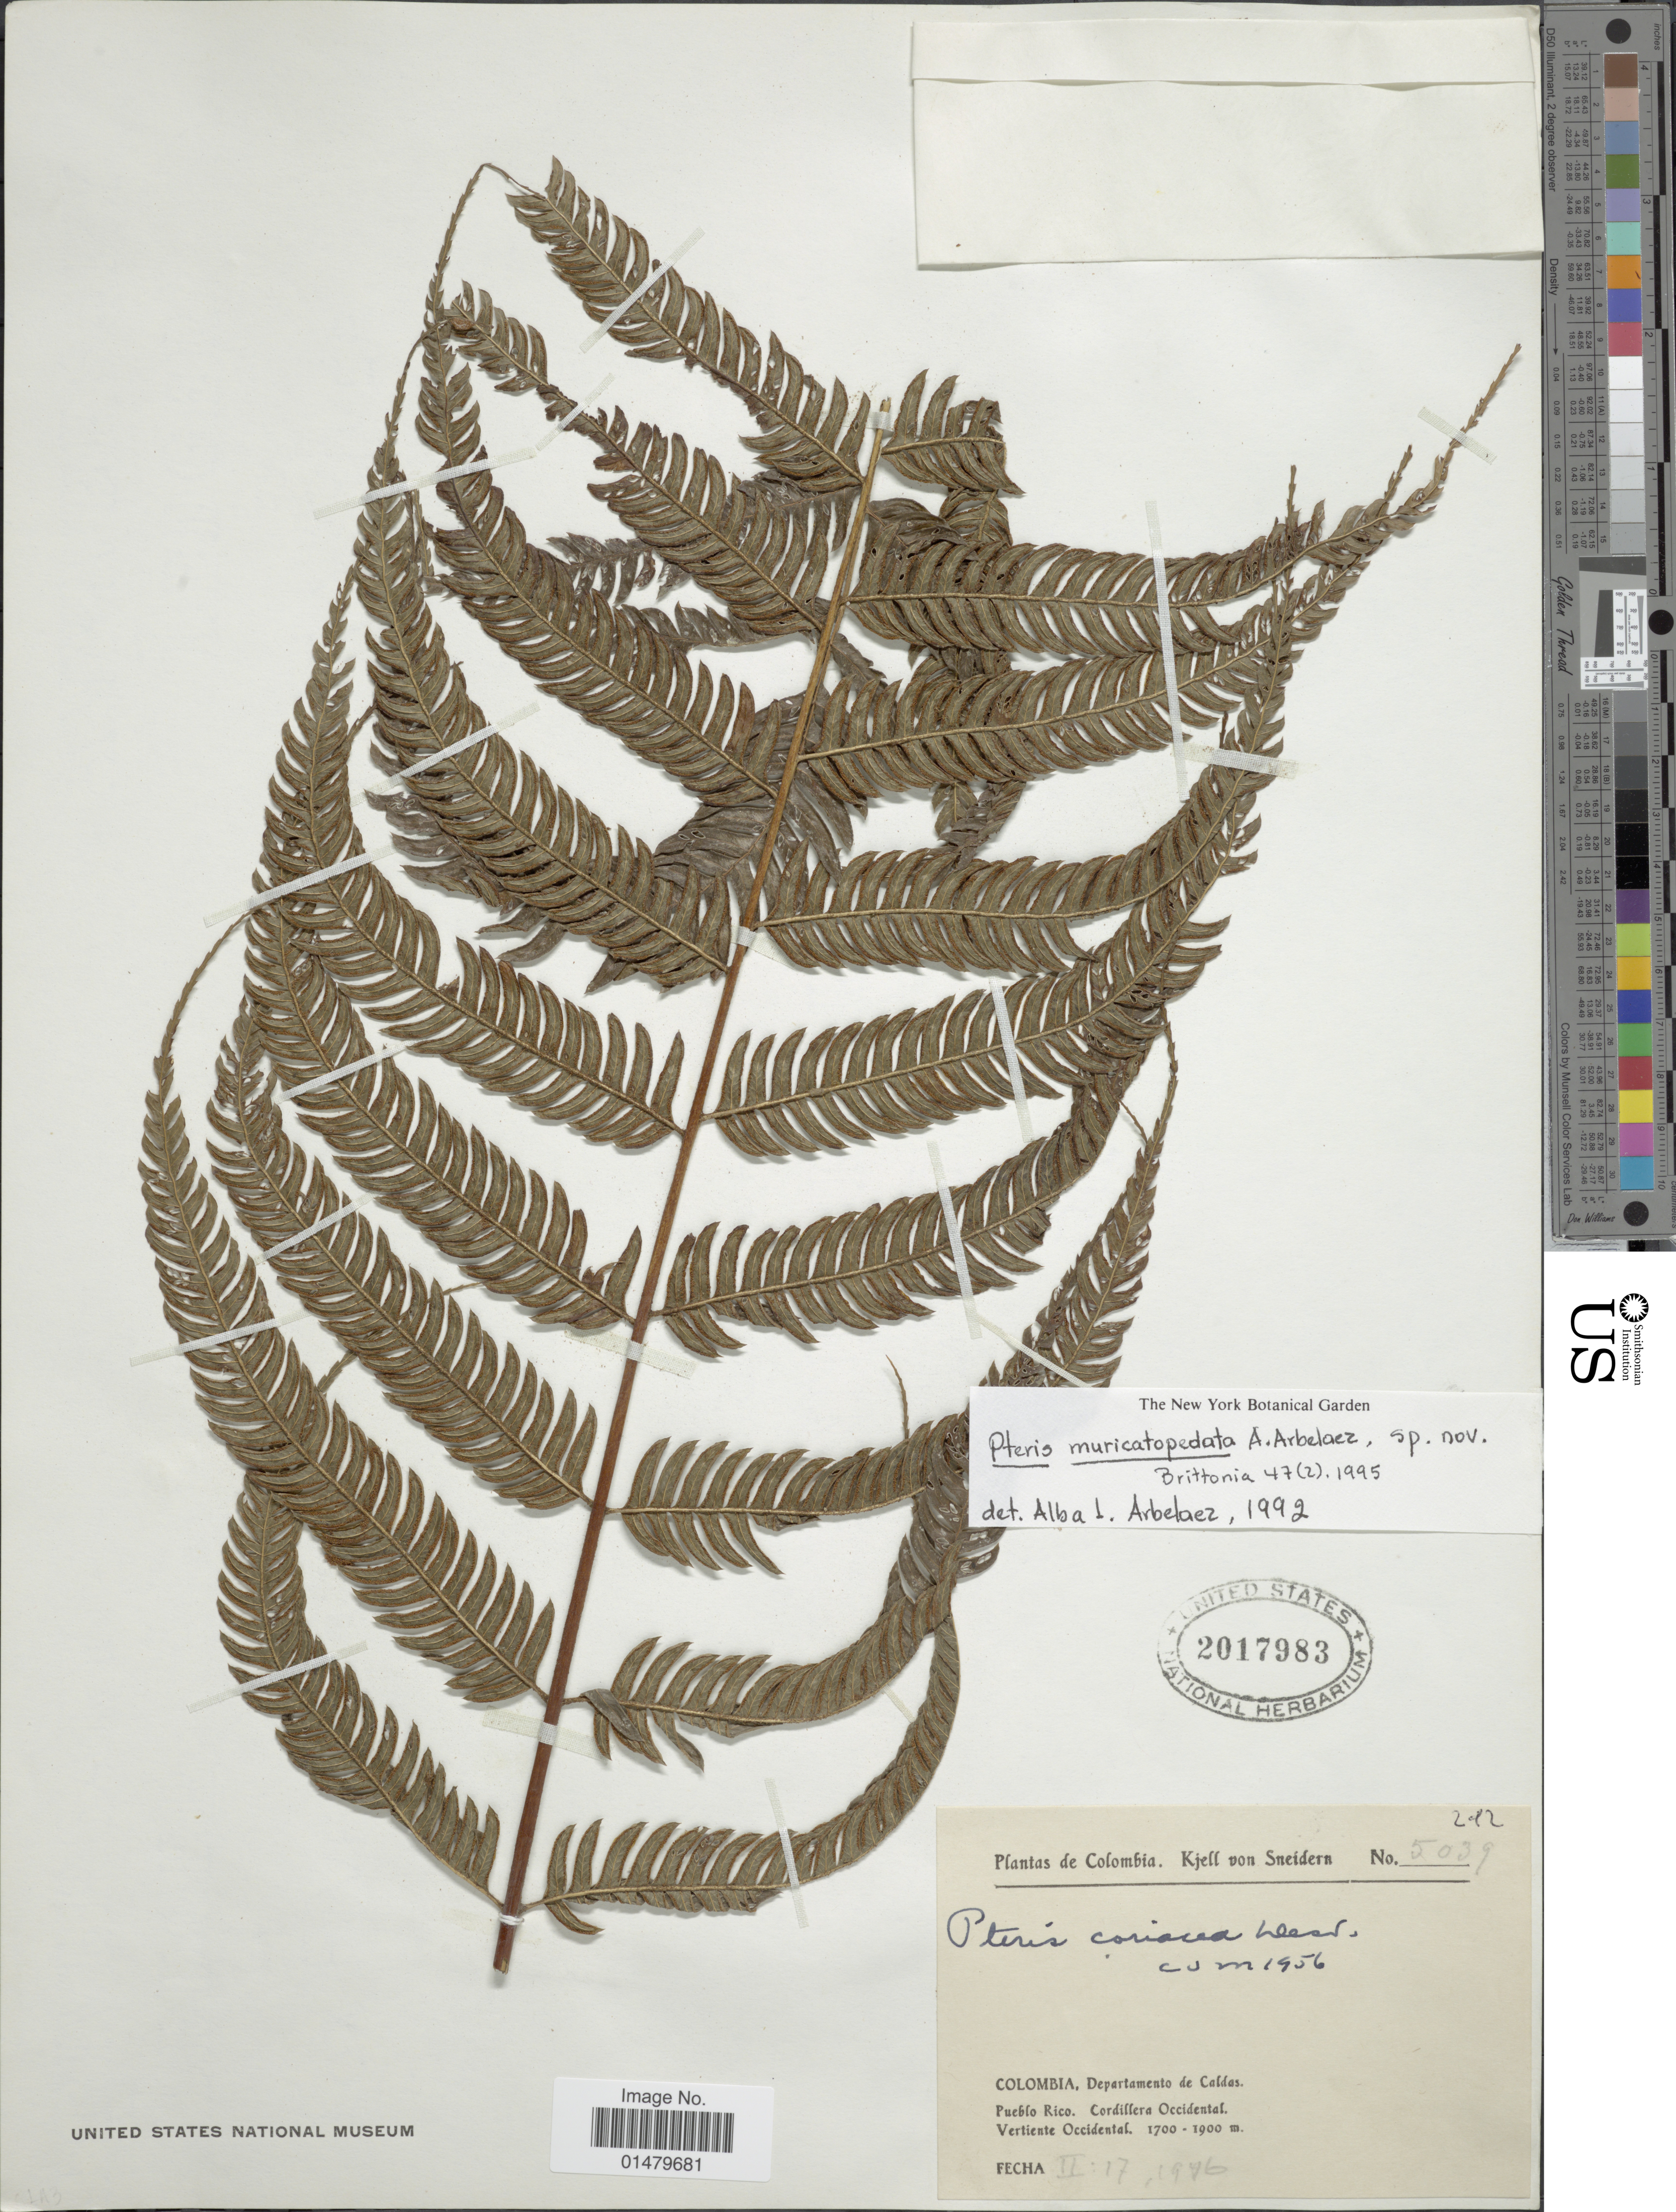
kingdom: Plantae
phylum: Tracheophyta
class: Polypodiopsida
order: Polypodiales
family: Pteridaceae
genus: Pteris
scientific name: Pteris muricatopedata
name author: A.L. Arbeláez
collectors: K. von Sneidern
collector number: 5039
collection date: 1946-02-17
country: Colombia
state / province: Caldas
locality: Departamento de Caldas. Pueblo Rico. Cordillera Occidental. Vertiente Occidental.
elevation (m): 1700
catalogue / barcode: US 2017983